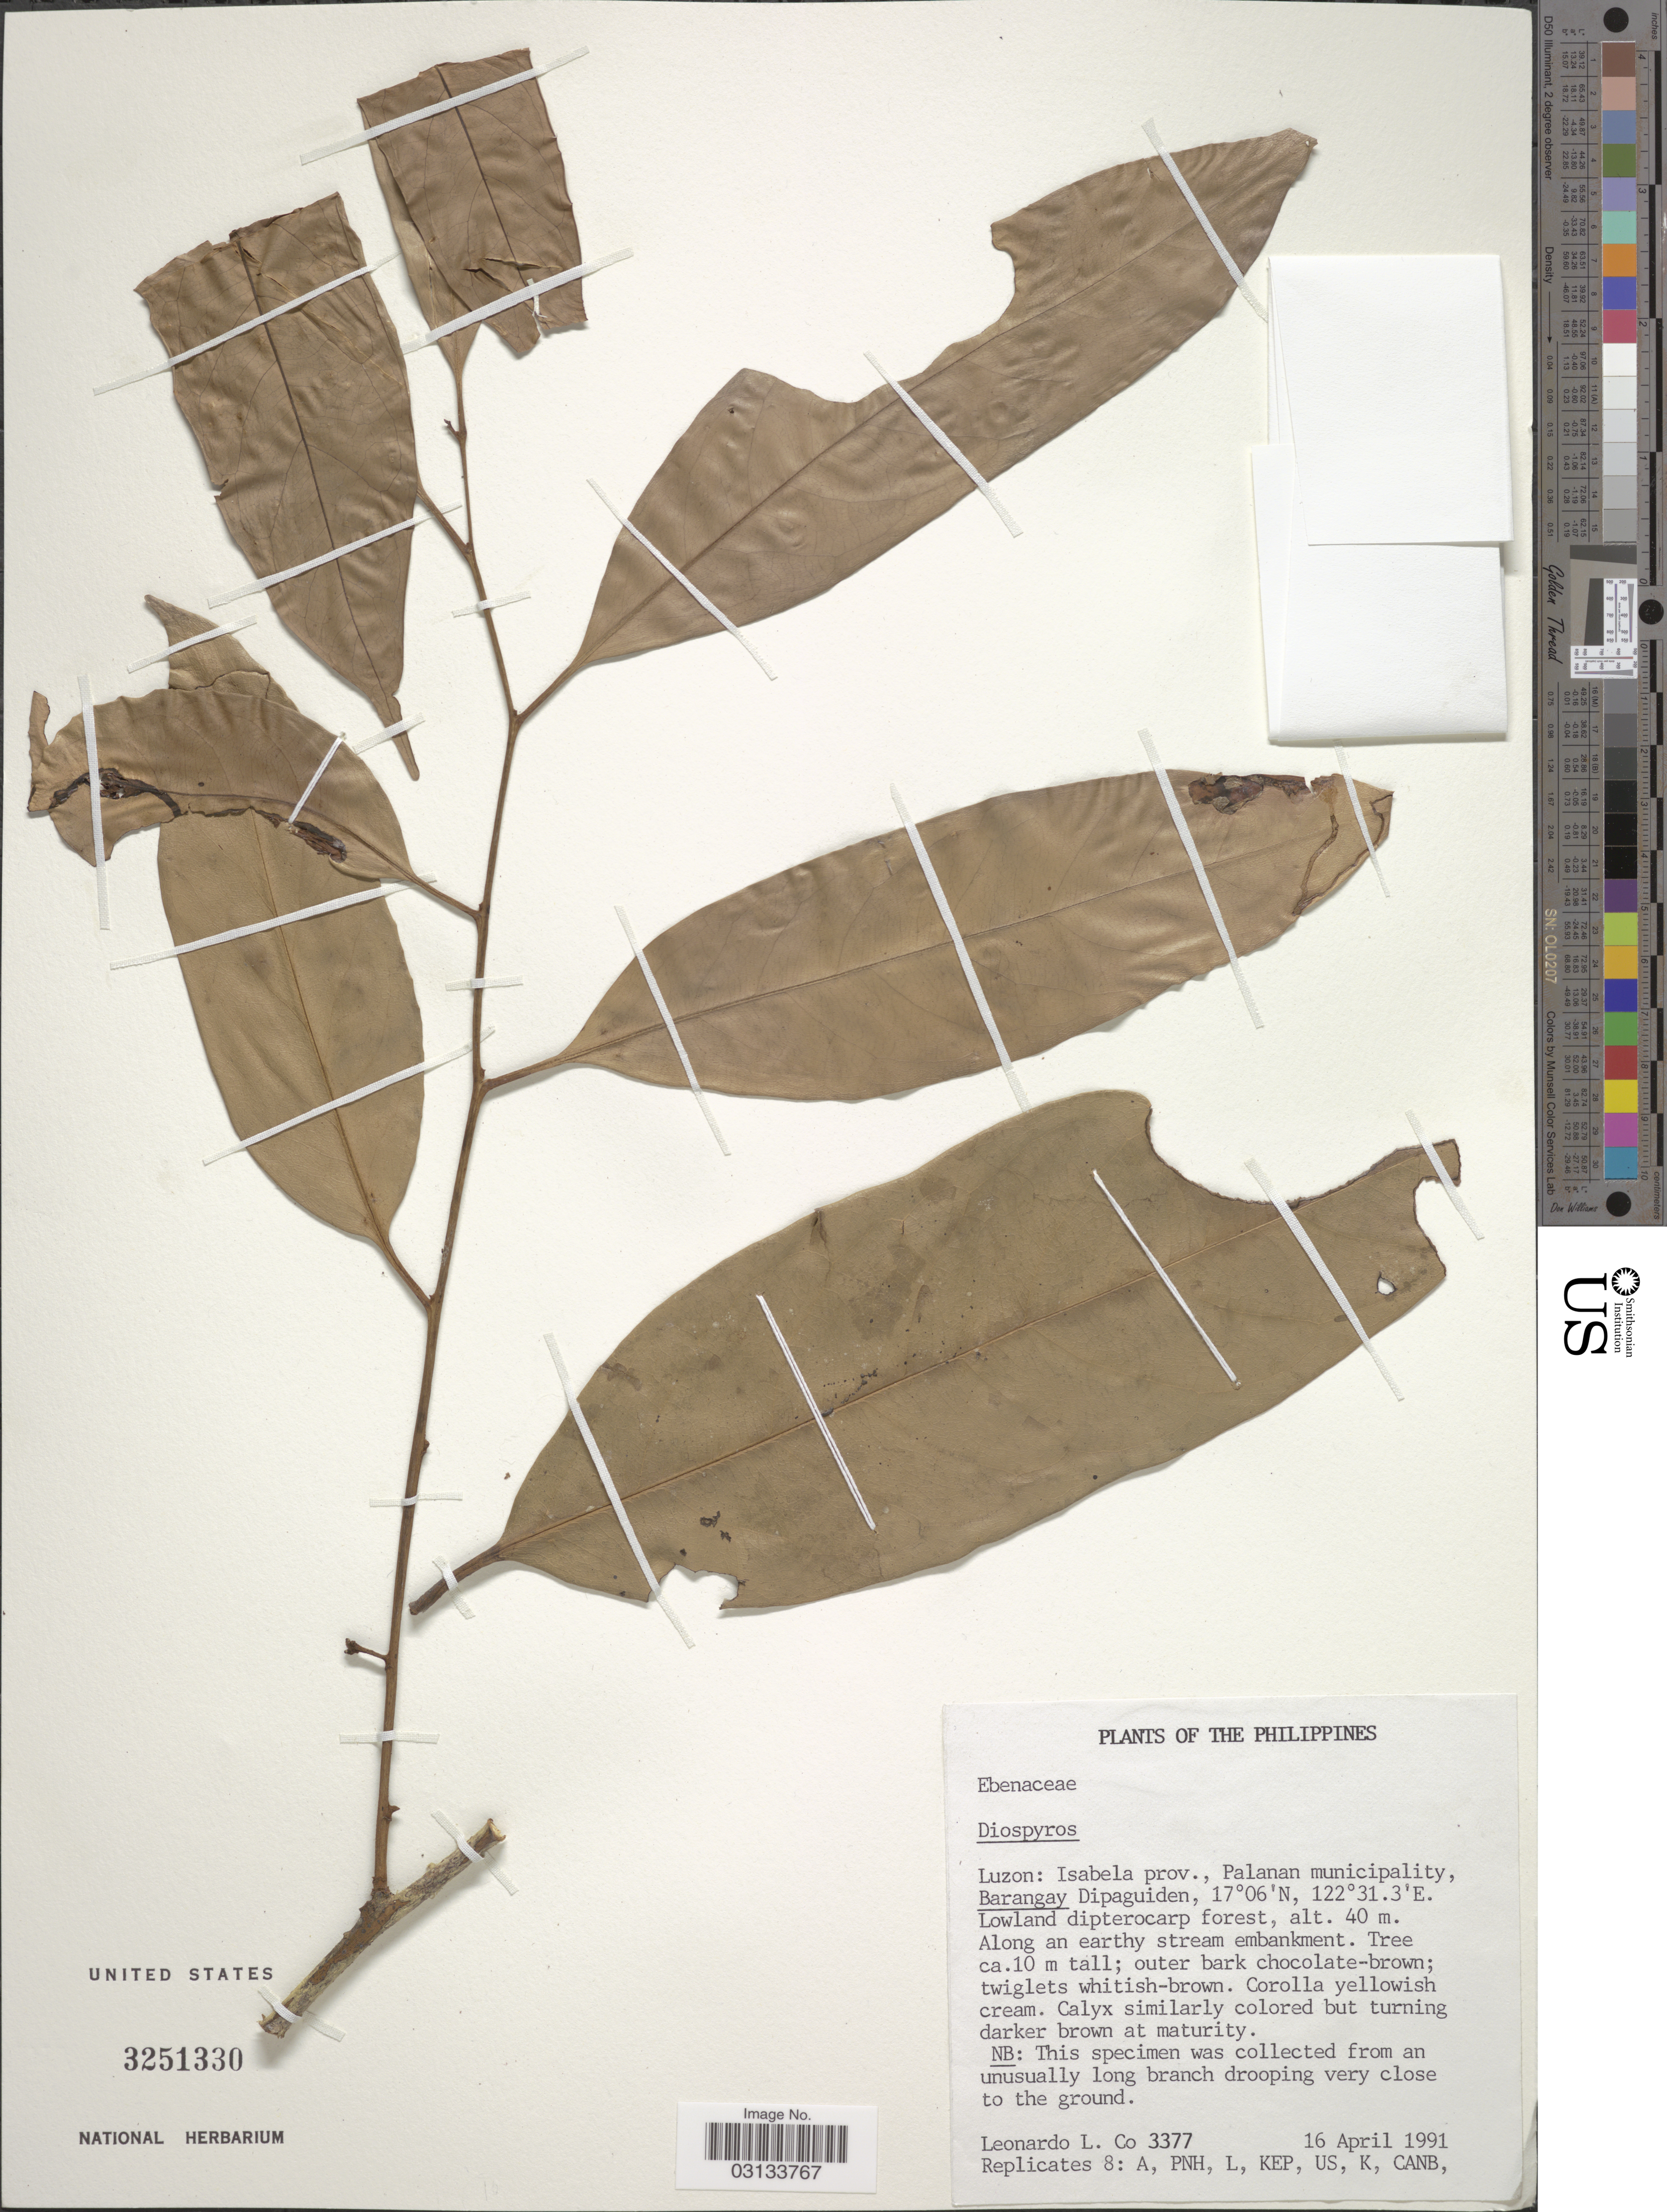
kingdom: Plantae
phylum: Tracheophyta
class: Magnoliopsida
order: Ericales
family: Ebenaceae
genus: Diospyros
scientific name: Diospyros sp.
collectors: L. Co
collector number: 3377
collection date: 1991-04-16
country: Philippines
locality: Luzon: Isabela prov., Palanan municipality, Barangay Dipaguiden.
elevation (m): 40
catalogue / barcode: US 3251330